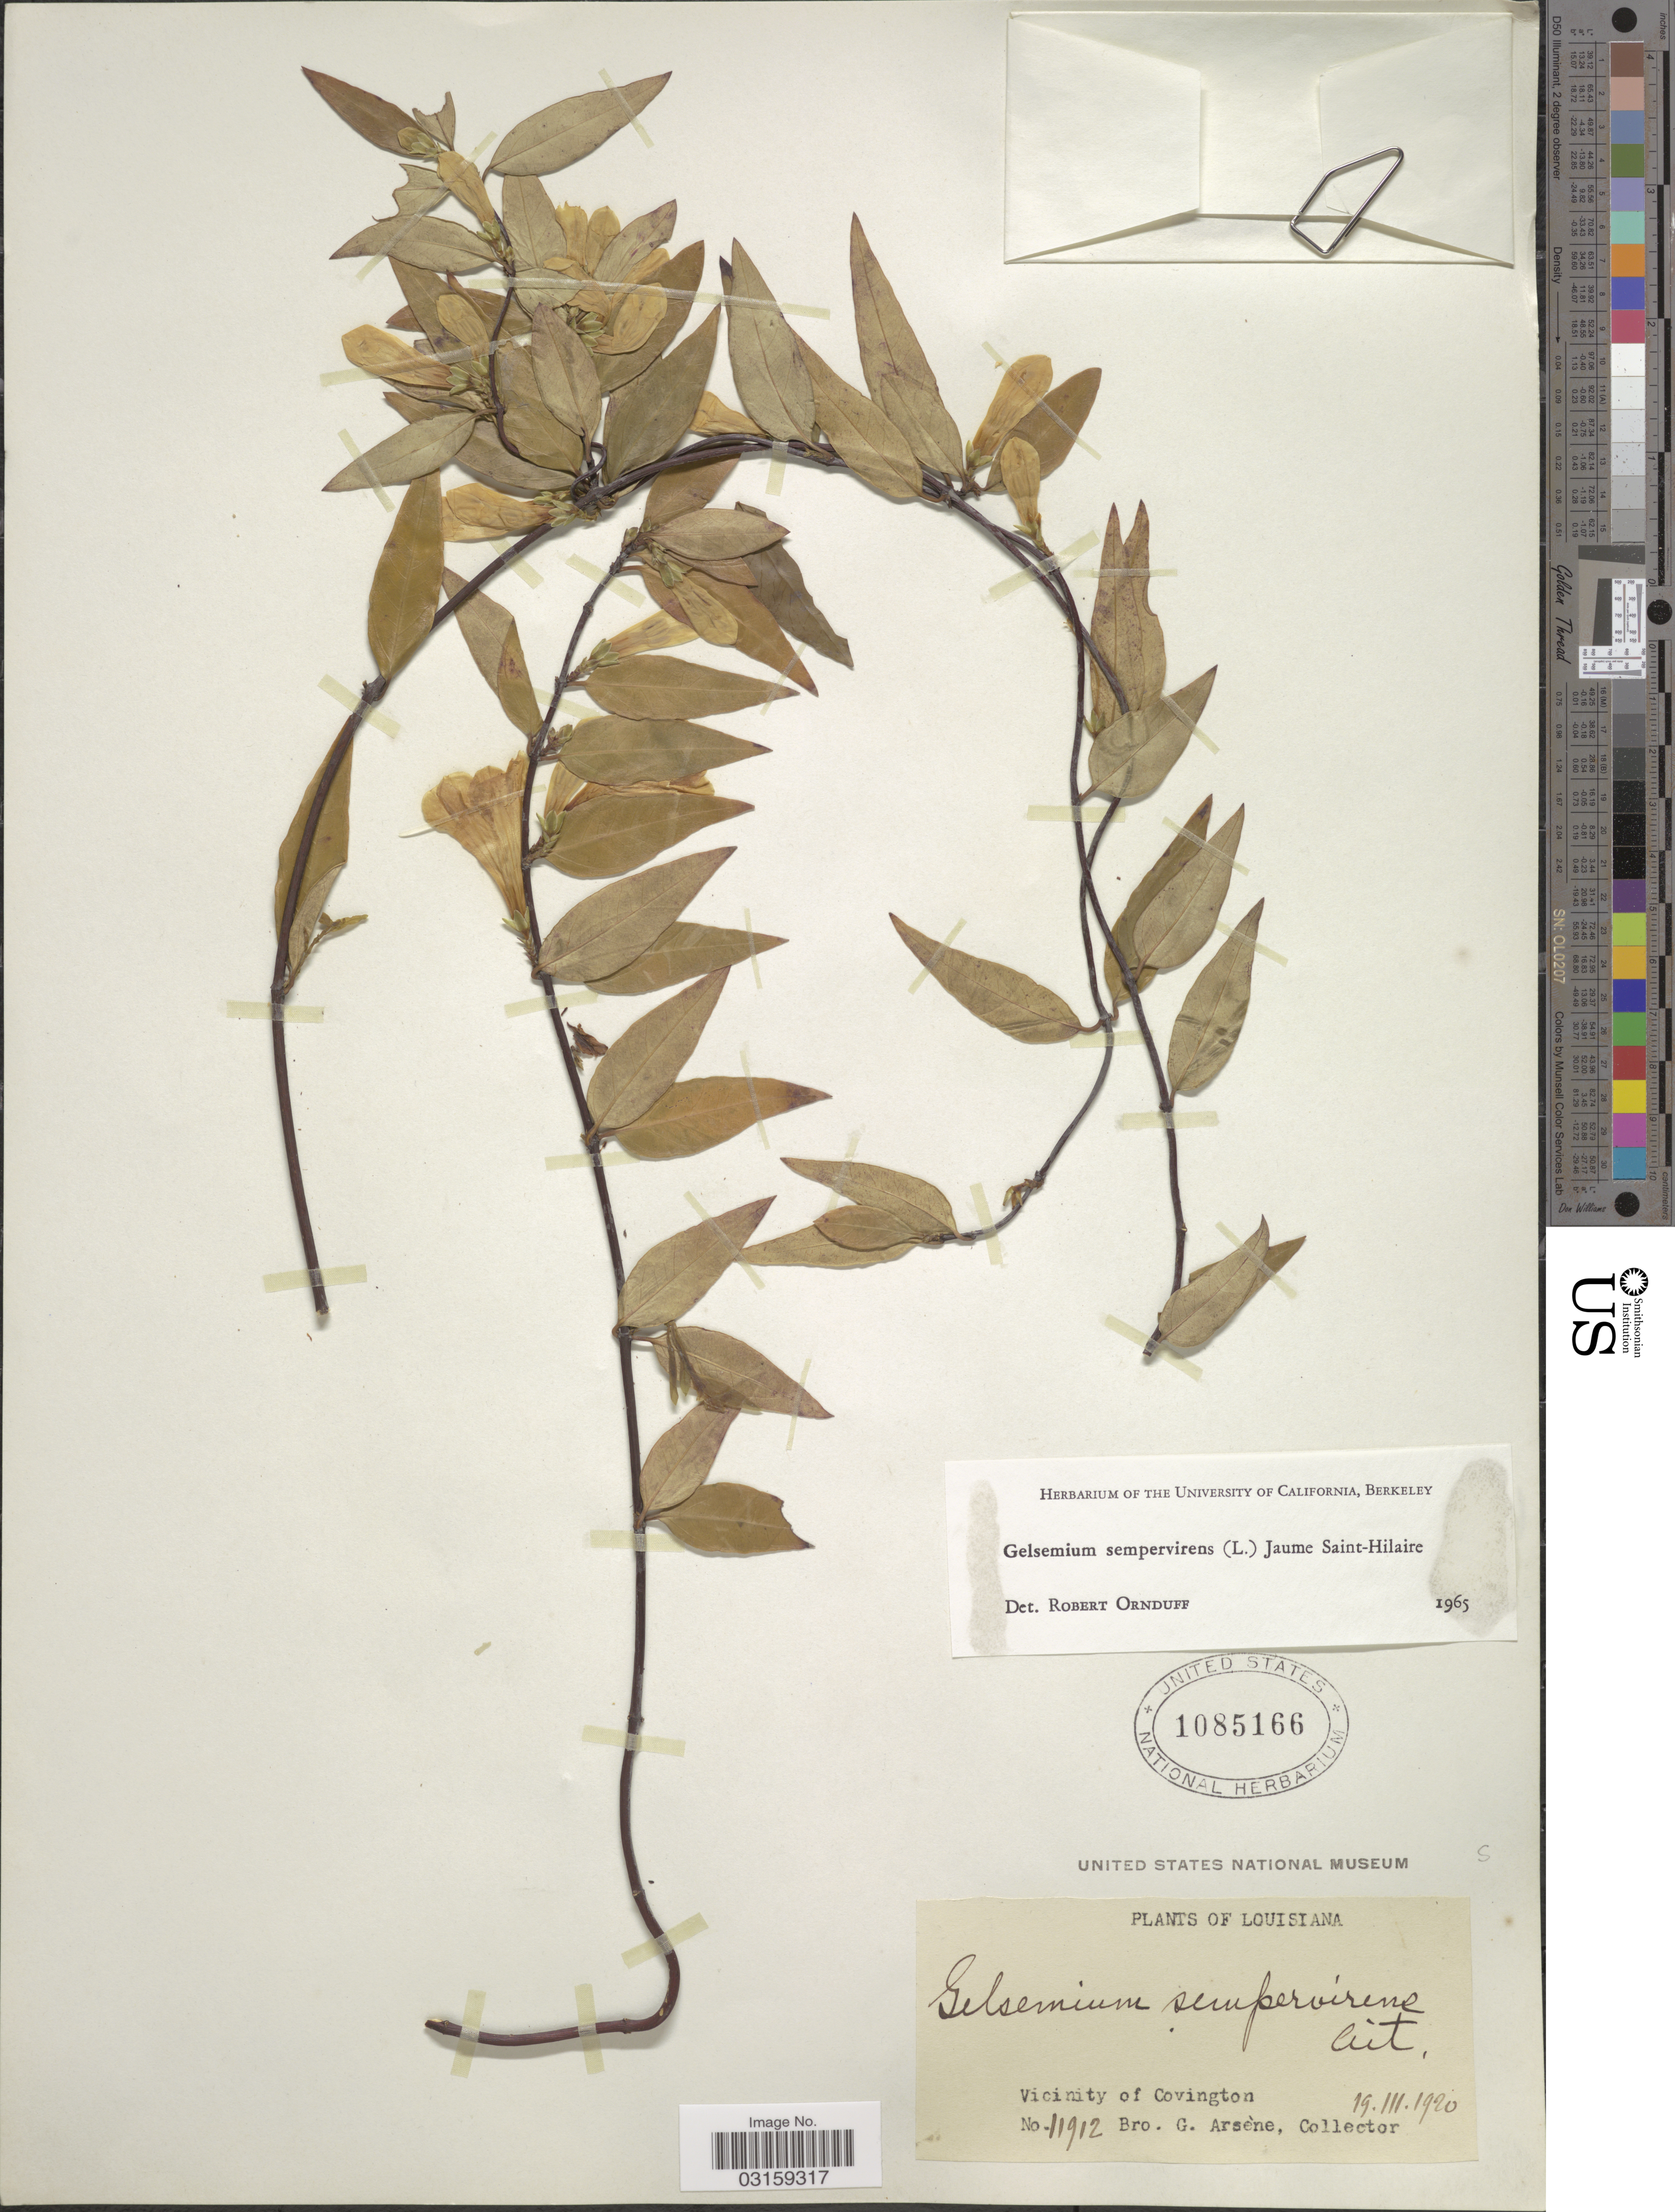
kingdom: Plantae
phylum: Tracheophyta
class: Magnoliopsida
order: Gentianales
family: Gelsemiaceae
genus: Gelsemium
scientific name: Gelsemium sempervirens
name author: (L.) J. St.-Hil.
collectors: Bro. G. Arsène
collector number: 11912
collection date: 1920-03-19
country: United States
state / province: Louisiana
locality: Vicinity of Covington.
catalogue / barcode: US 1085166